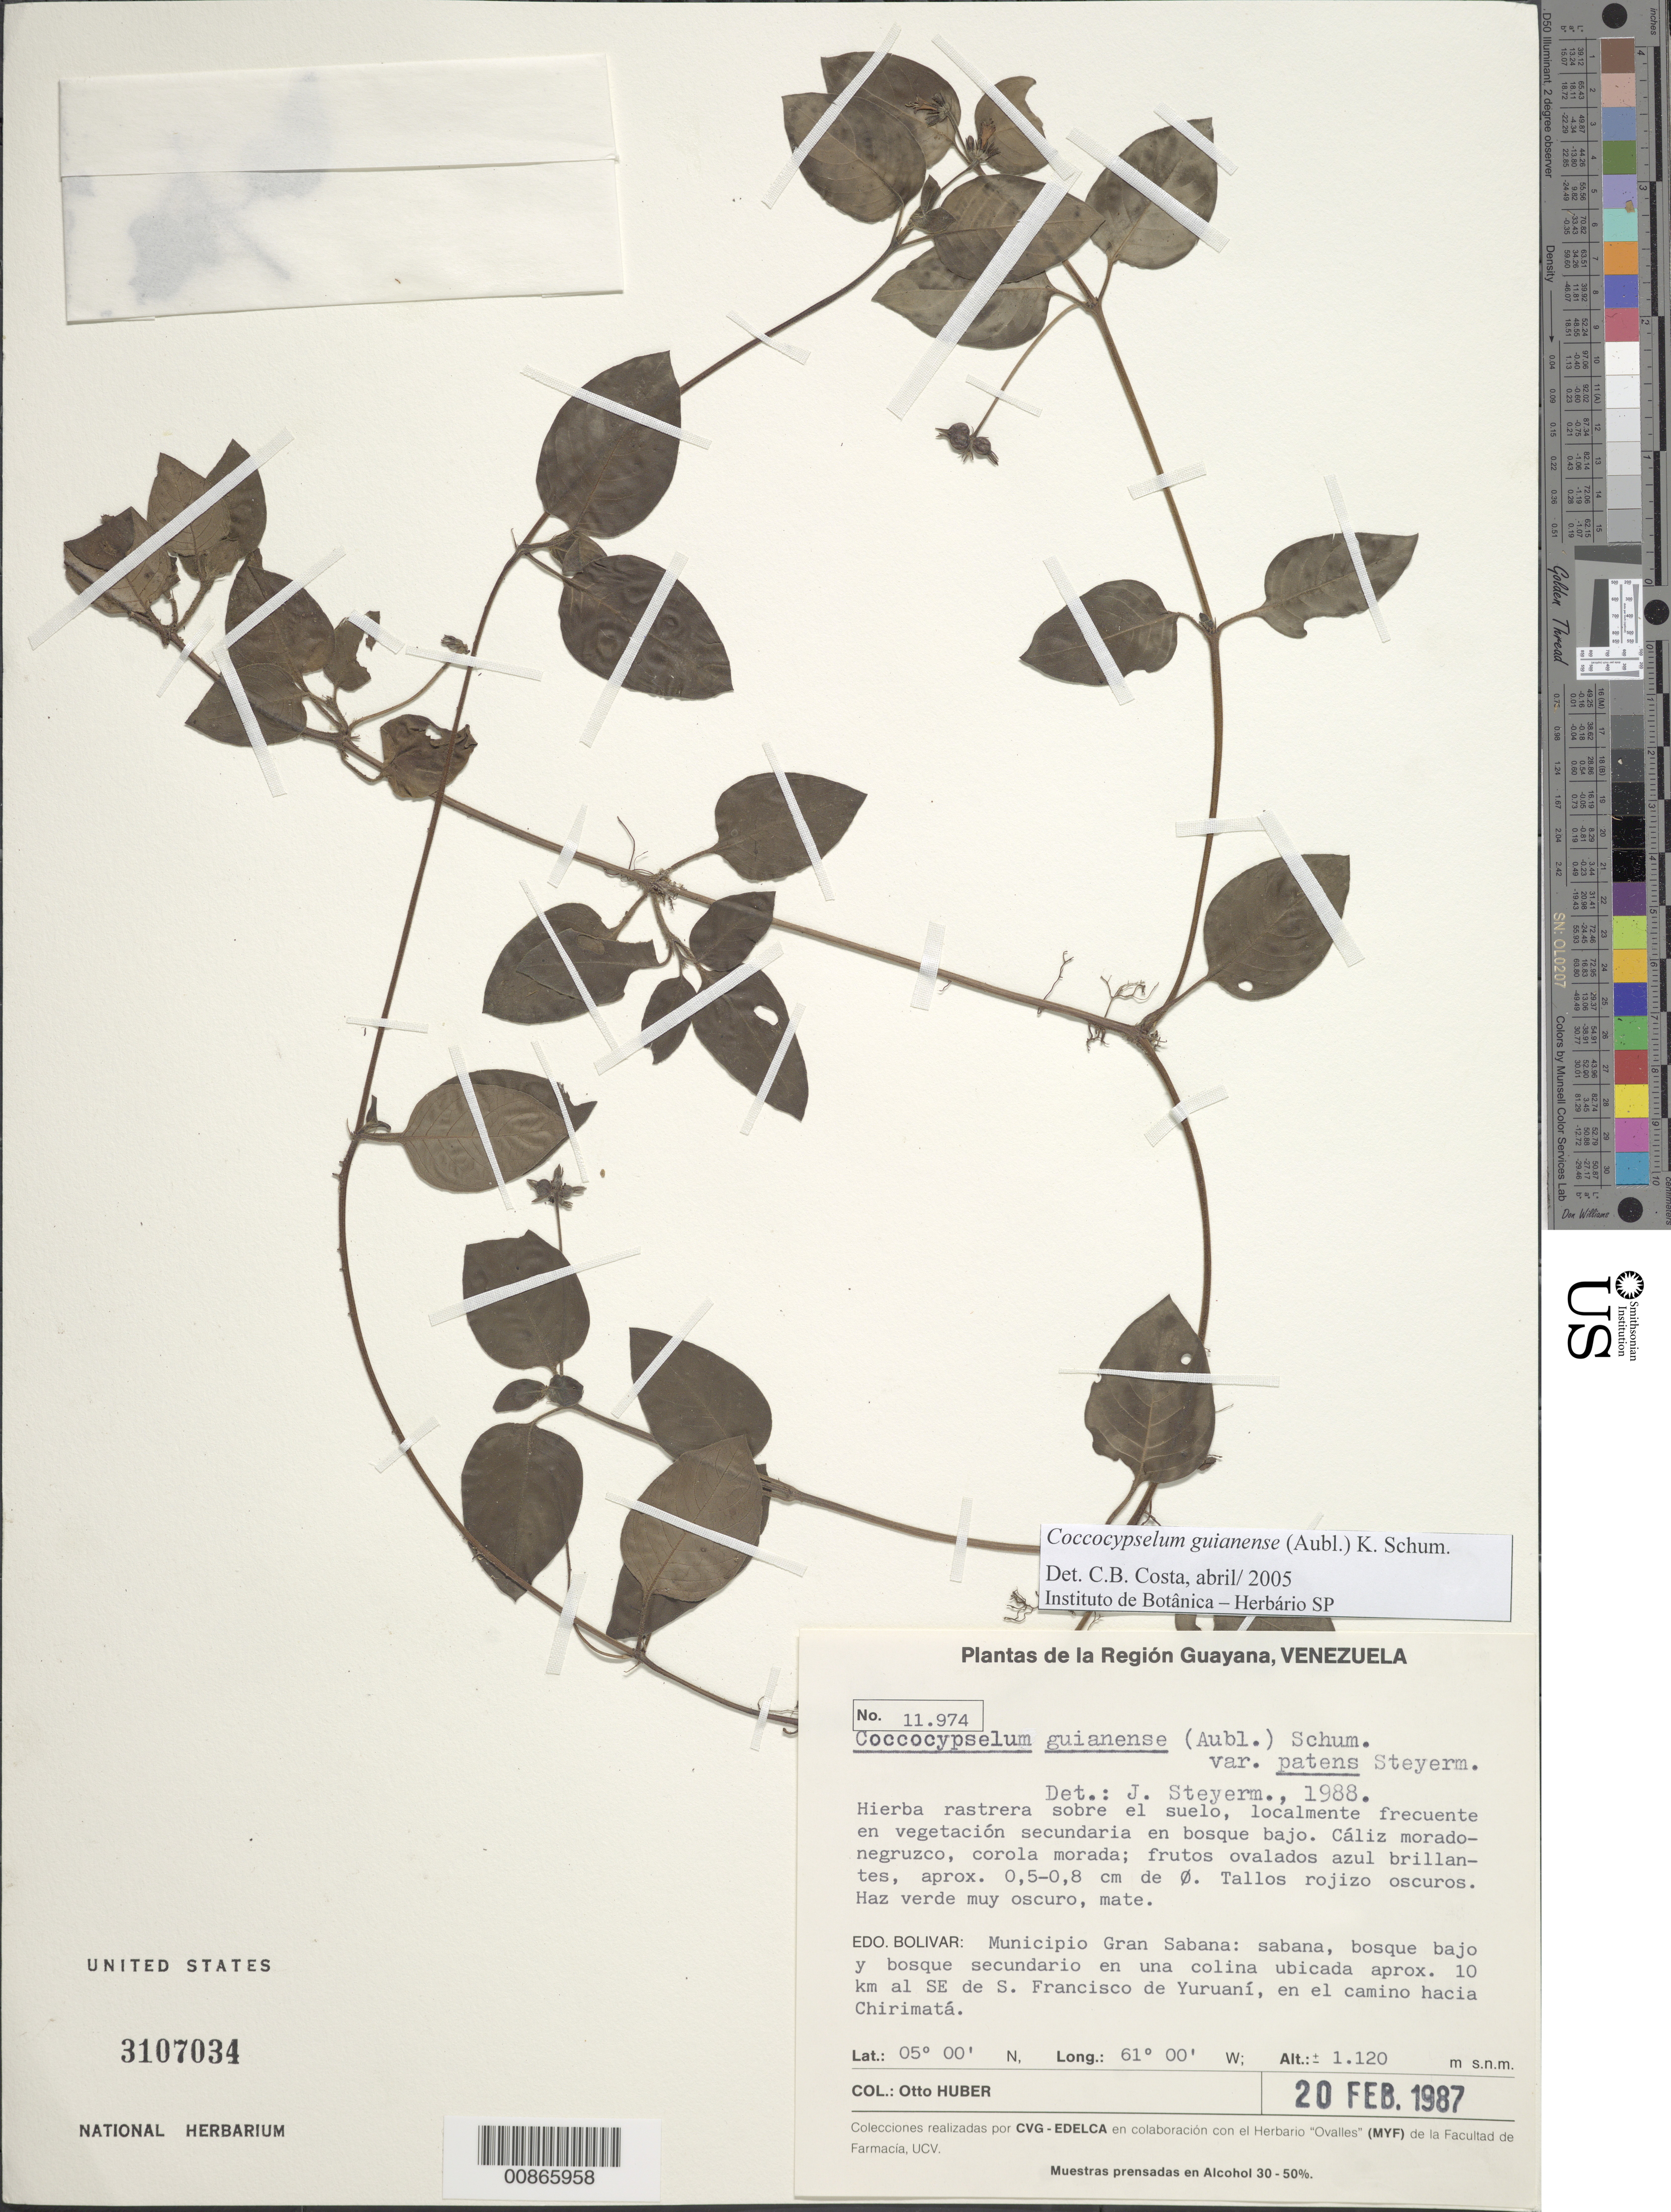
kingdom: Plantae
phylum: Tracheophyta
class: Magnoliopsida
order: Gentianales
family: Rubiaceae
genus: Coccocypselum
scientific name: Coccocypselum guianense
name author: (Aubl.) K. Schum.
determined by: Costa, C. B.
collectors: O. Huber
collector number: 11974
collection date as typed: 20-Feb-87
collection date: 1987-02-20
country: Venezuela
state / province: Bolívar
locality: Mun. Gran Sabana, 10 km al SE de S. Francisco de Yruaní, en el camino hacia Chirimatá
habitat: Sabana, bosque bajo y bosque secundario en una colia ubicada; sobre el suelo, en vegetación secundaria en bosque bajo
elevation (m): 1120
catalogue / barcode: US 3107034